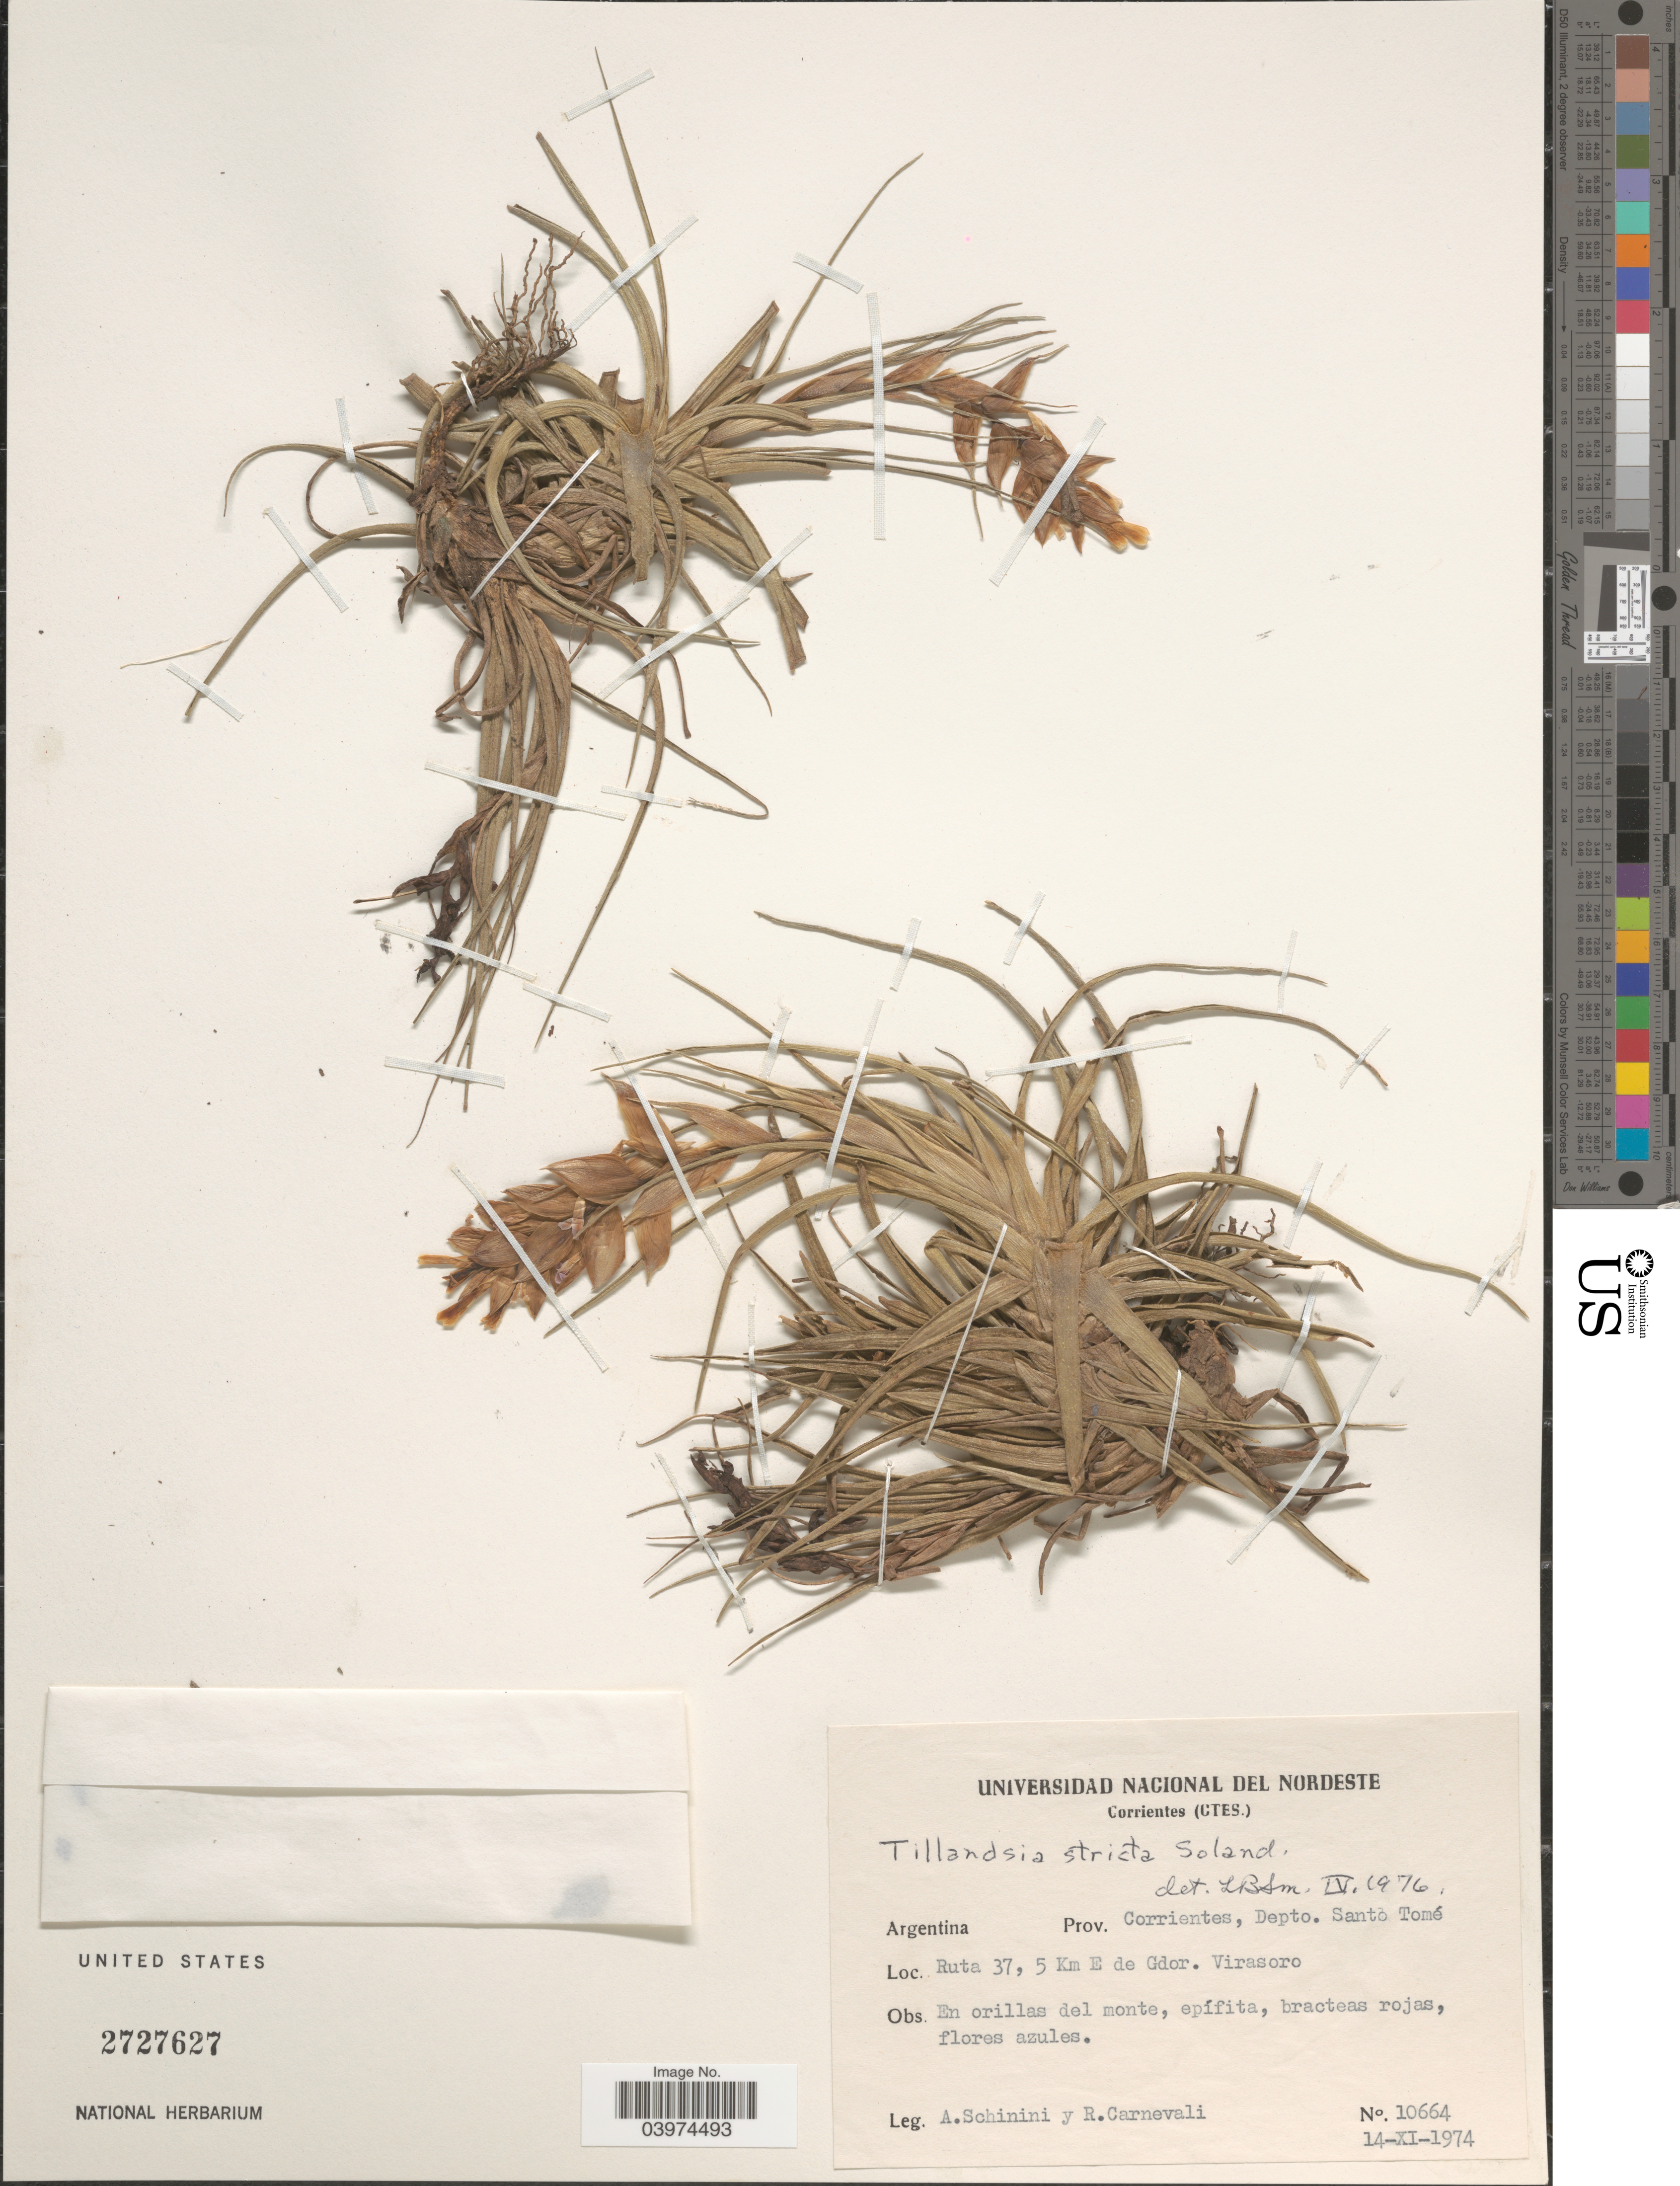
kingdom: Plantae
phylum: Tracheophyta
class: Liliopsida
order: Poales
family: Bromeliaceae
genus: Tillandsia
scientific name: Tillandsia stricta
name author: Sol. ex Ker Gawl.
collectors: A. Schinini & R. Carnevali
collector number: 10664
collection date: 1974-11-14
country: Argentina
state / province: Corrientes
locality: Depto. Santo Tomé. Ruta 37, 5 Km E de Gdor. Virasoro.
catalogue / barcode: US 2727627